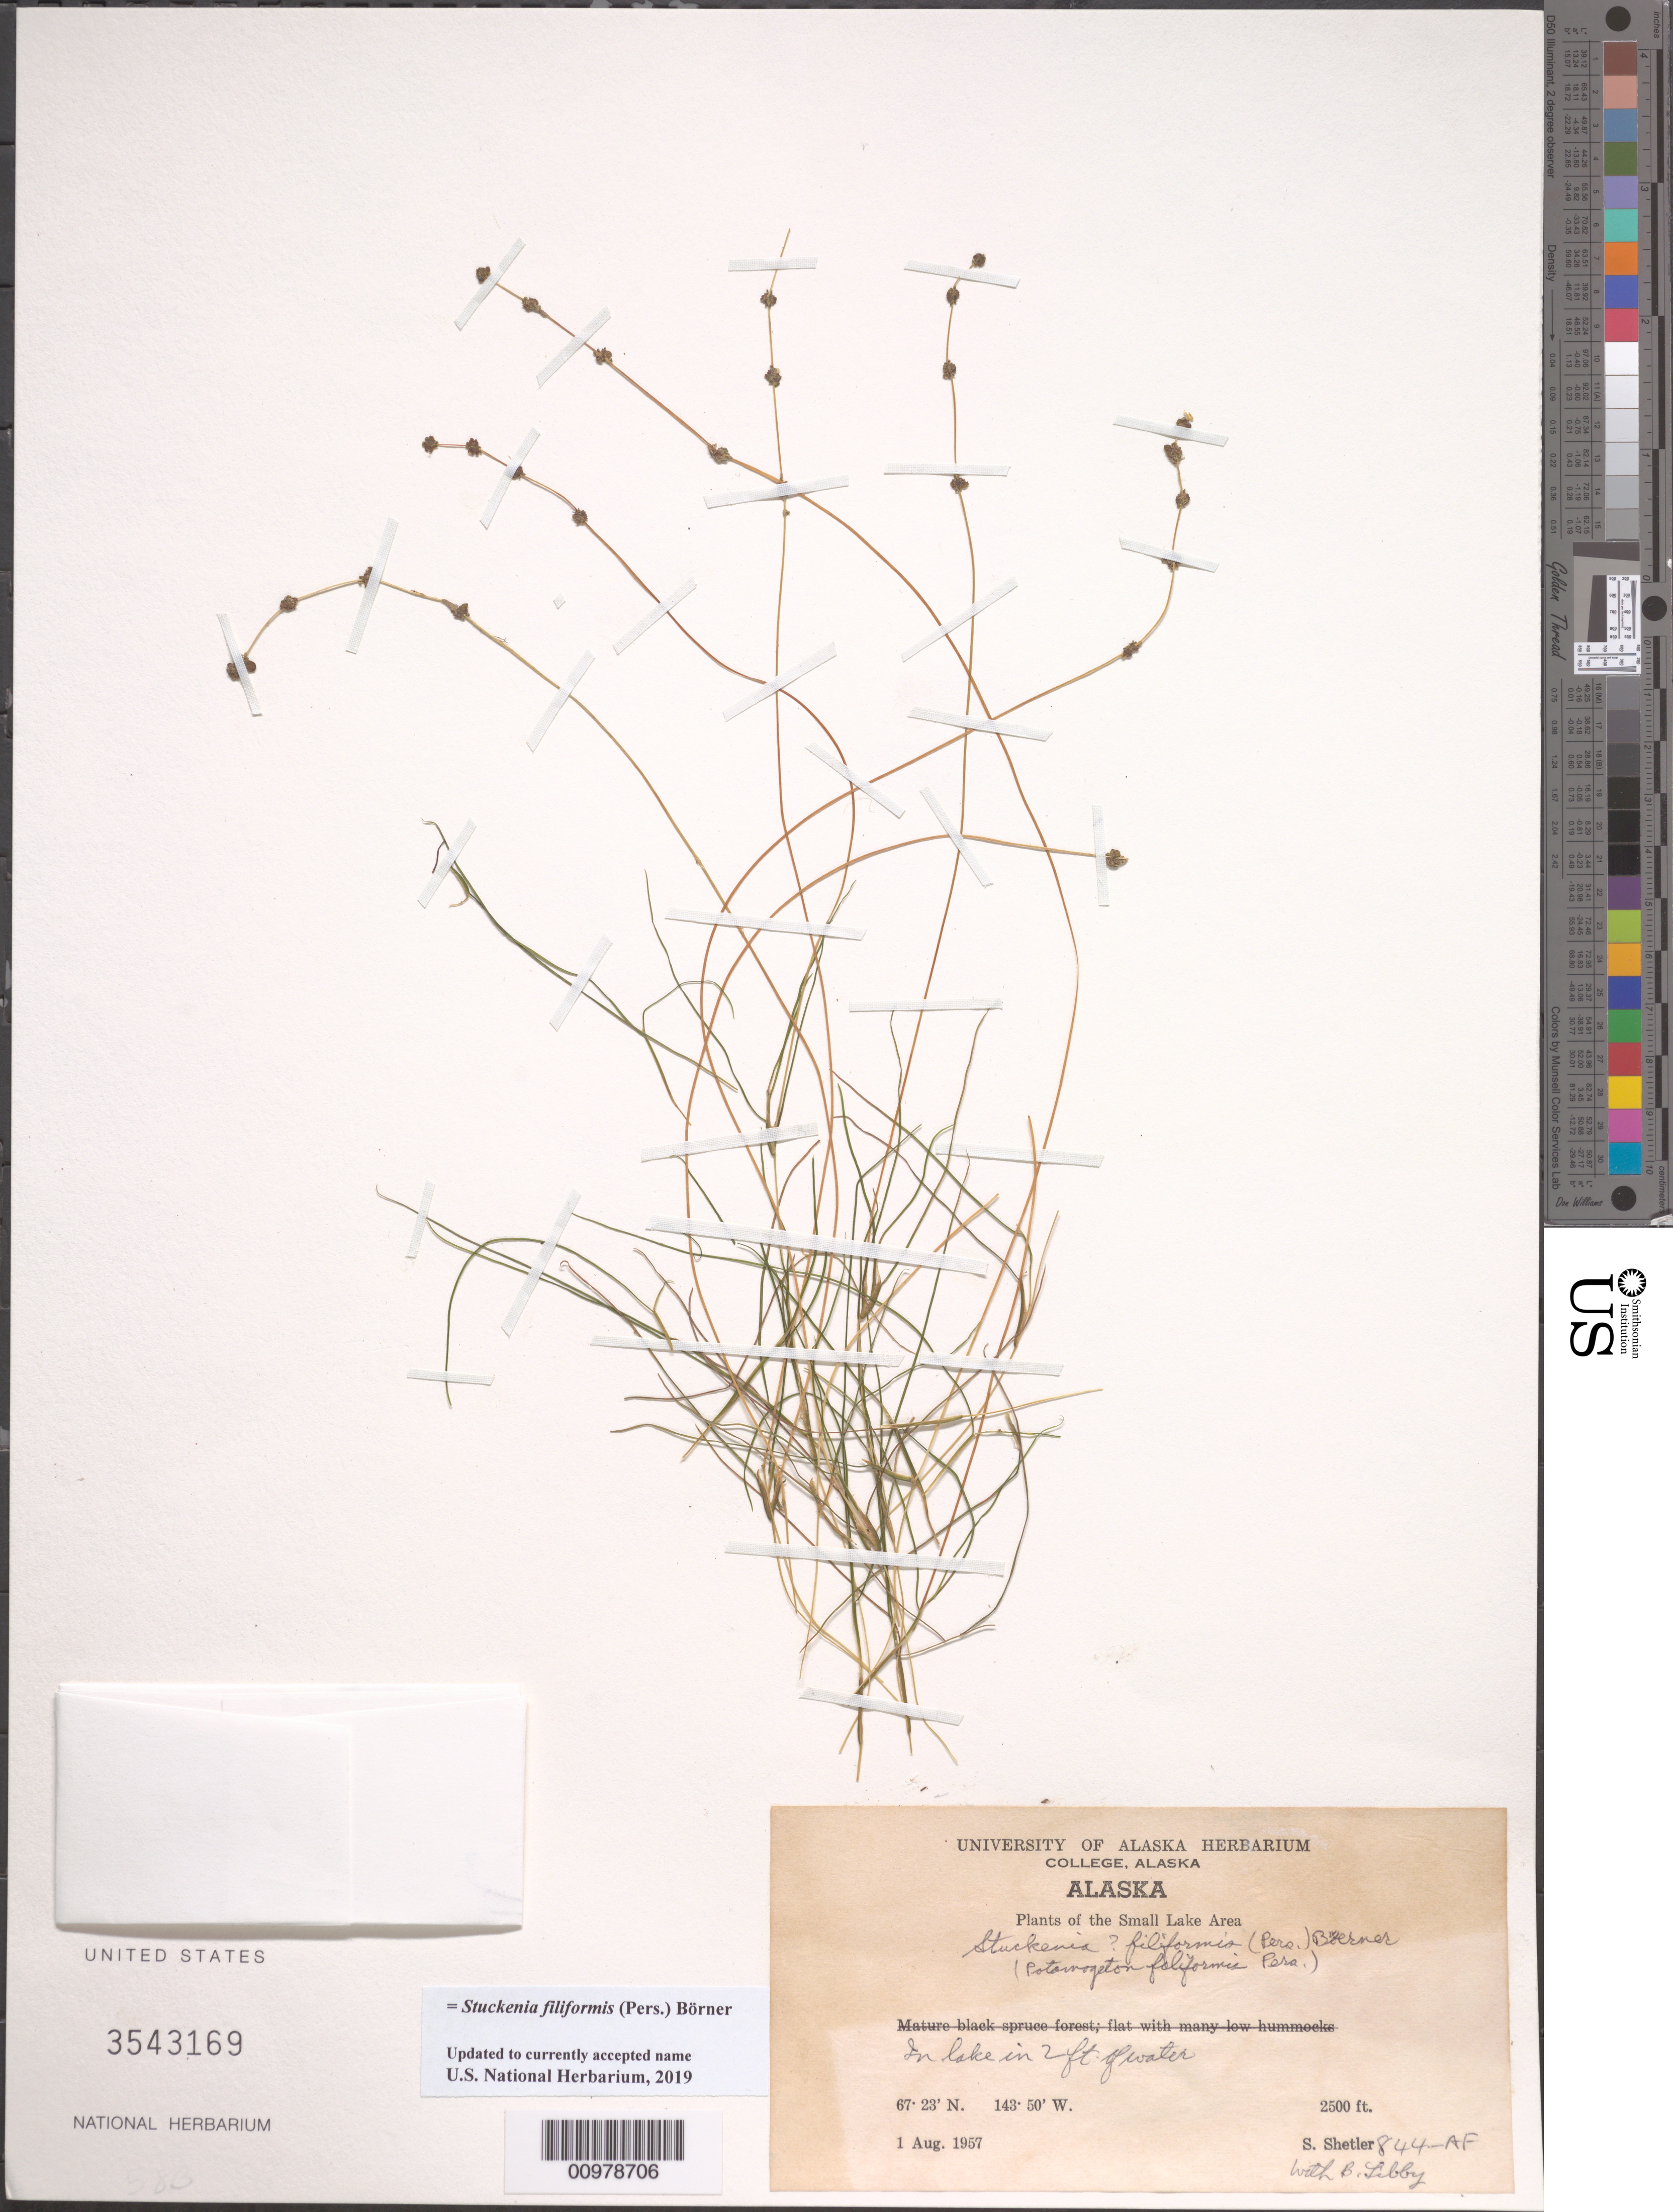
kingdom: Plantae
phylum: Tracheophyta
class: Liliopsida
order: Alismatales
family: Potamogetonaceae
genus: Stuckenia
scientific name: Stuckenia filiformis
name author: (Pers.) Börner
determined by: Strong, Mark T., (BOT), Smithsonian Institution - National Museum of Natural History (UNITED STATES)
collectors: S. Shetler & B. Libby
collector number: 844-AF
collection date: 1957-08-01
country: United States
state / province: Alaska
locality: College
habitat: In small lake area.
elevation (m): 762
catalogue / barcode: US 3543169